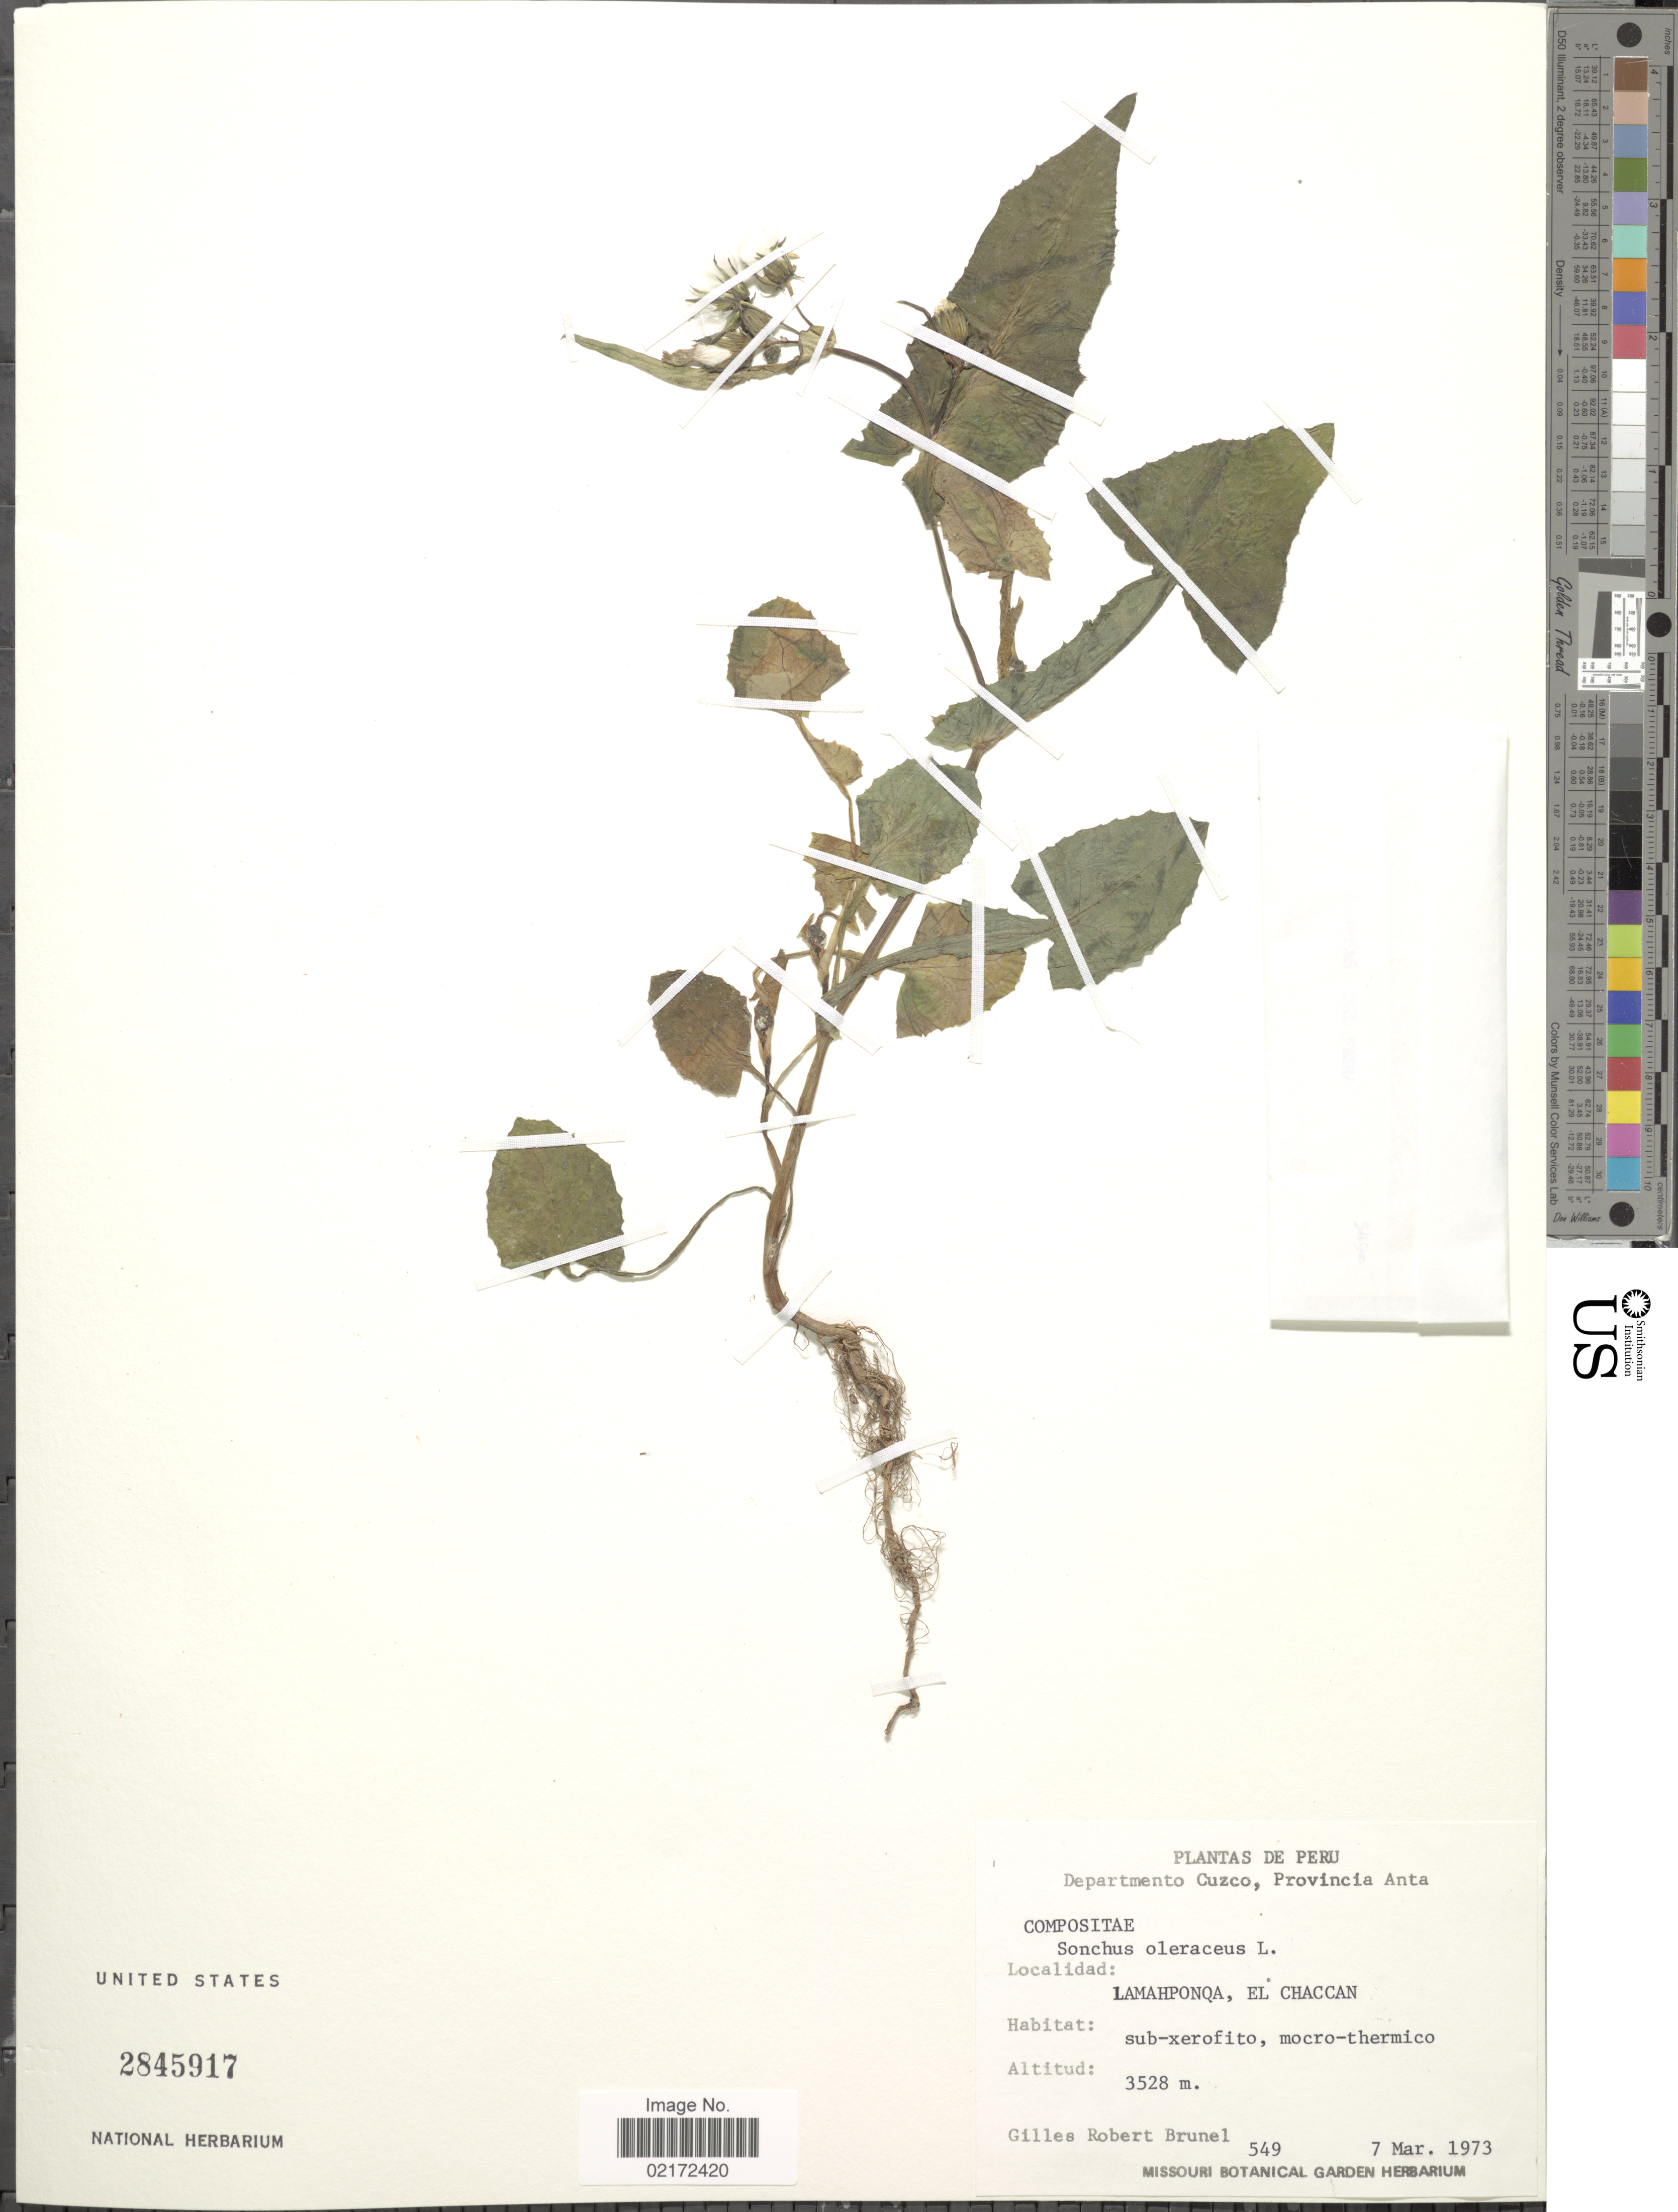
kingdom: Plantae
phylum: Tracheophyta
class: Magnoliopsida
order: Asterales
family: Asteraceae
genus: Sonchus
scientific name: Sonchus oleraceus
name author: L.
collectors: G. Brunel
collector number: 549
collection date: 1973-03-07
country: Peru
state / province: Cusco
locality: Departamento Cuzco, Provincia Anta. Lamahponqa, El Chaccan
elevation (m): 3528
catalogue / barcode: US 2845917